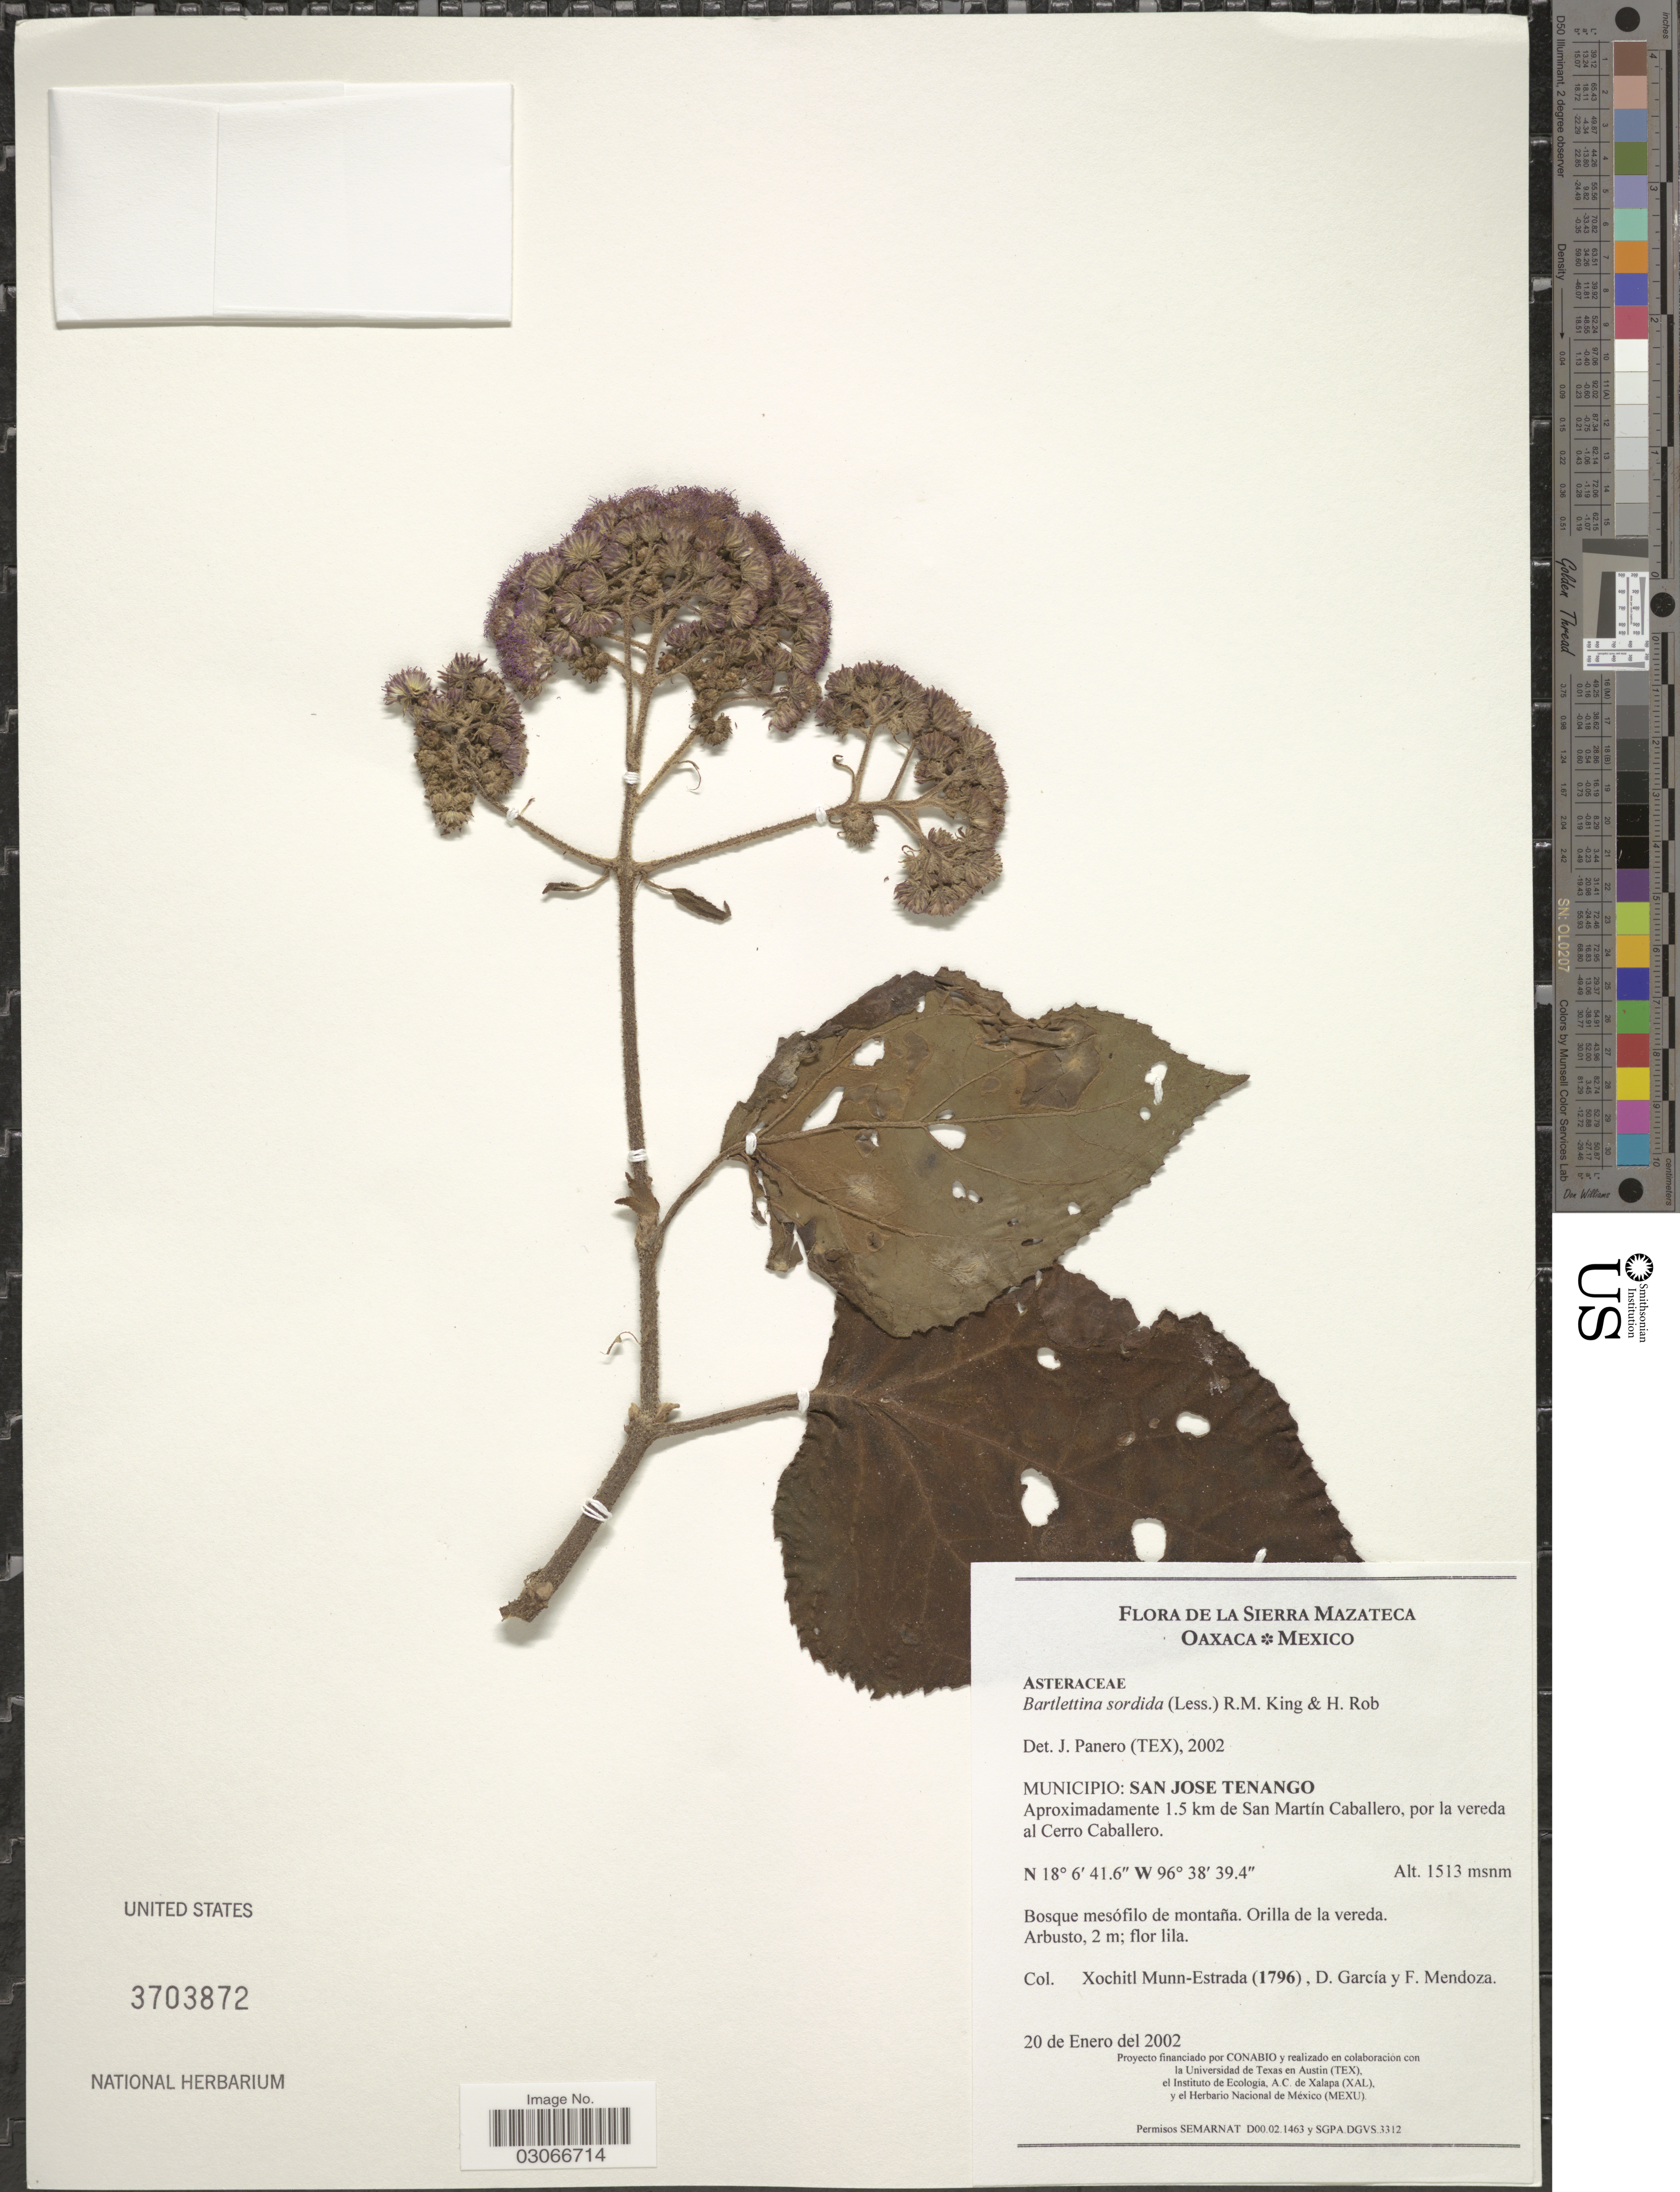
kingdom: Plantae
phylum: Tracheophyta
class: Magnoliopsida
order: Asterales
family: Asteraceae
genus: Bartlettina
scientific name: Bartlettina sordida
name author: (Less.) R.M. King & H. Rob.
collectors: X. Munn-Estrada, D. García & F. Mendoza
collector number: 1796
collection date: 2002-01-20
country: Mexico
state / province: Oaxaca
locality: La Sierra Mazateca. Municipio: San Jose Tenango. Aproximadamente 1.5 km de San Martín Caballero, por la vereda al Cerro Caballero.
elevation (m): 1513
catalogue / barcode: US 3703872